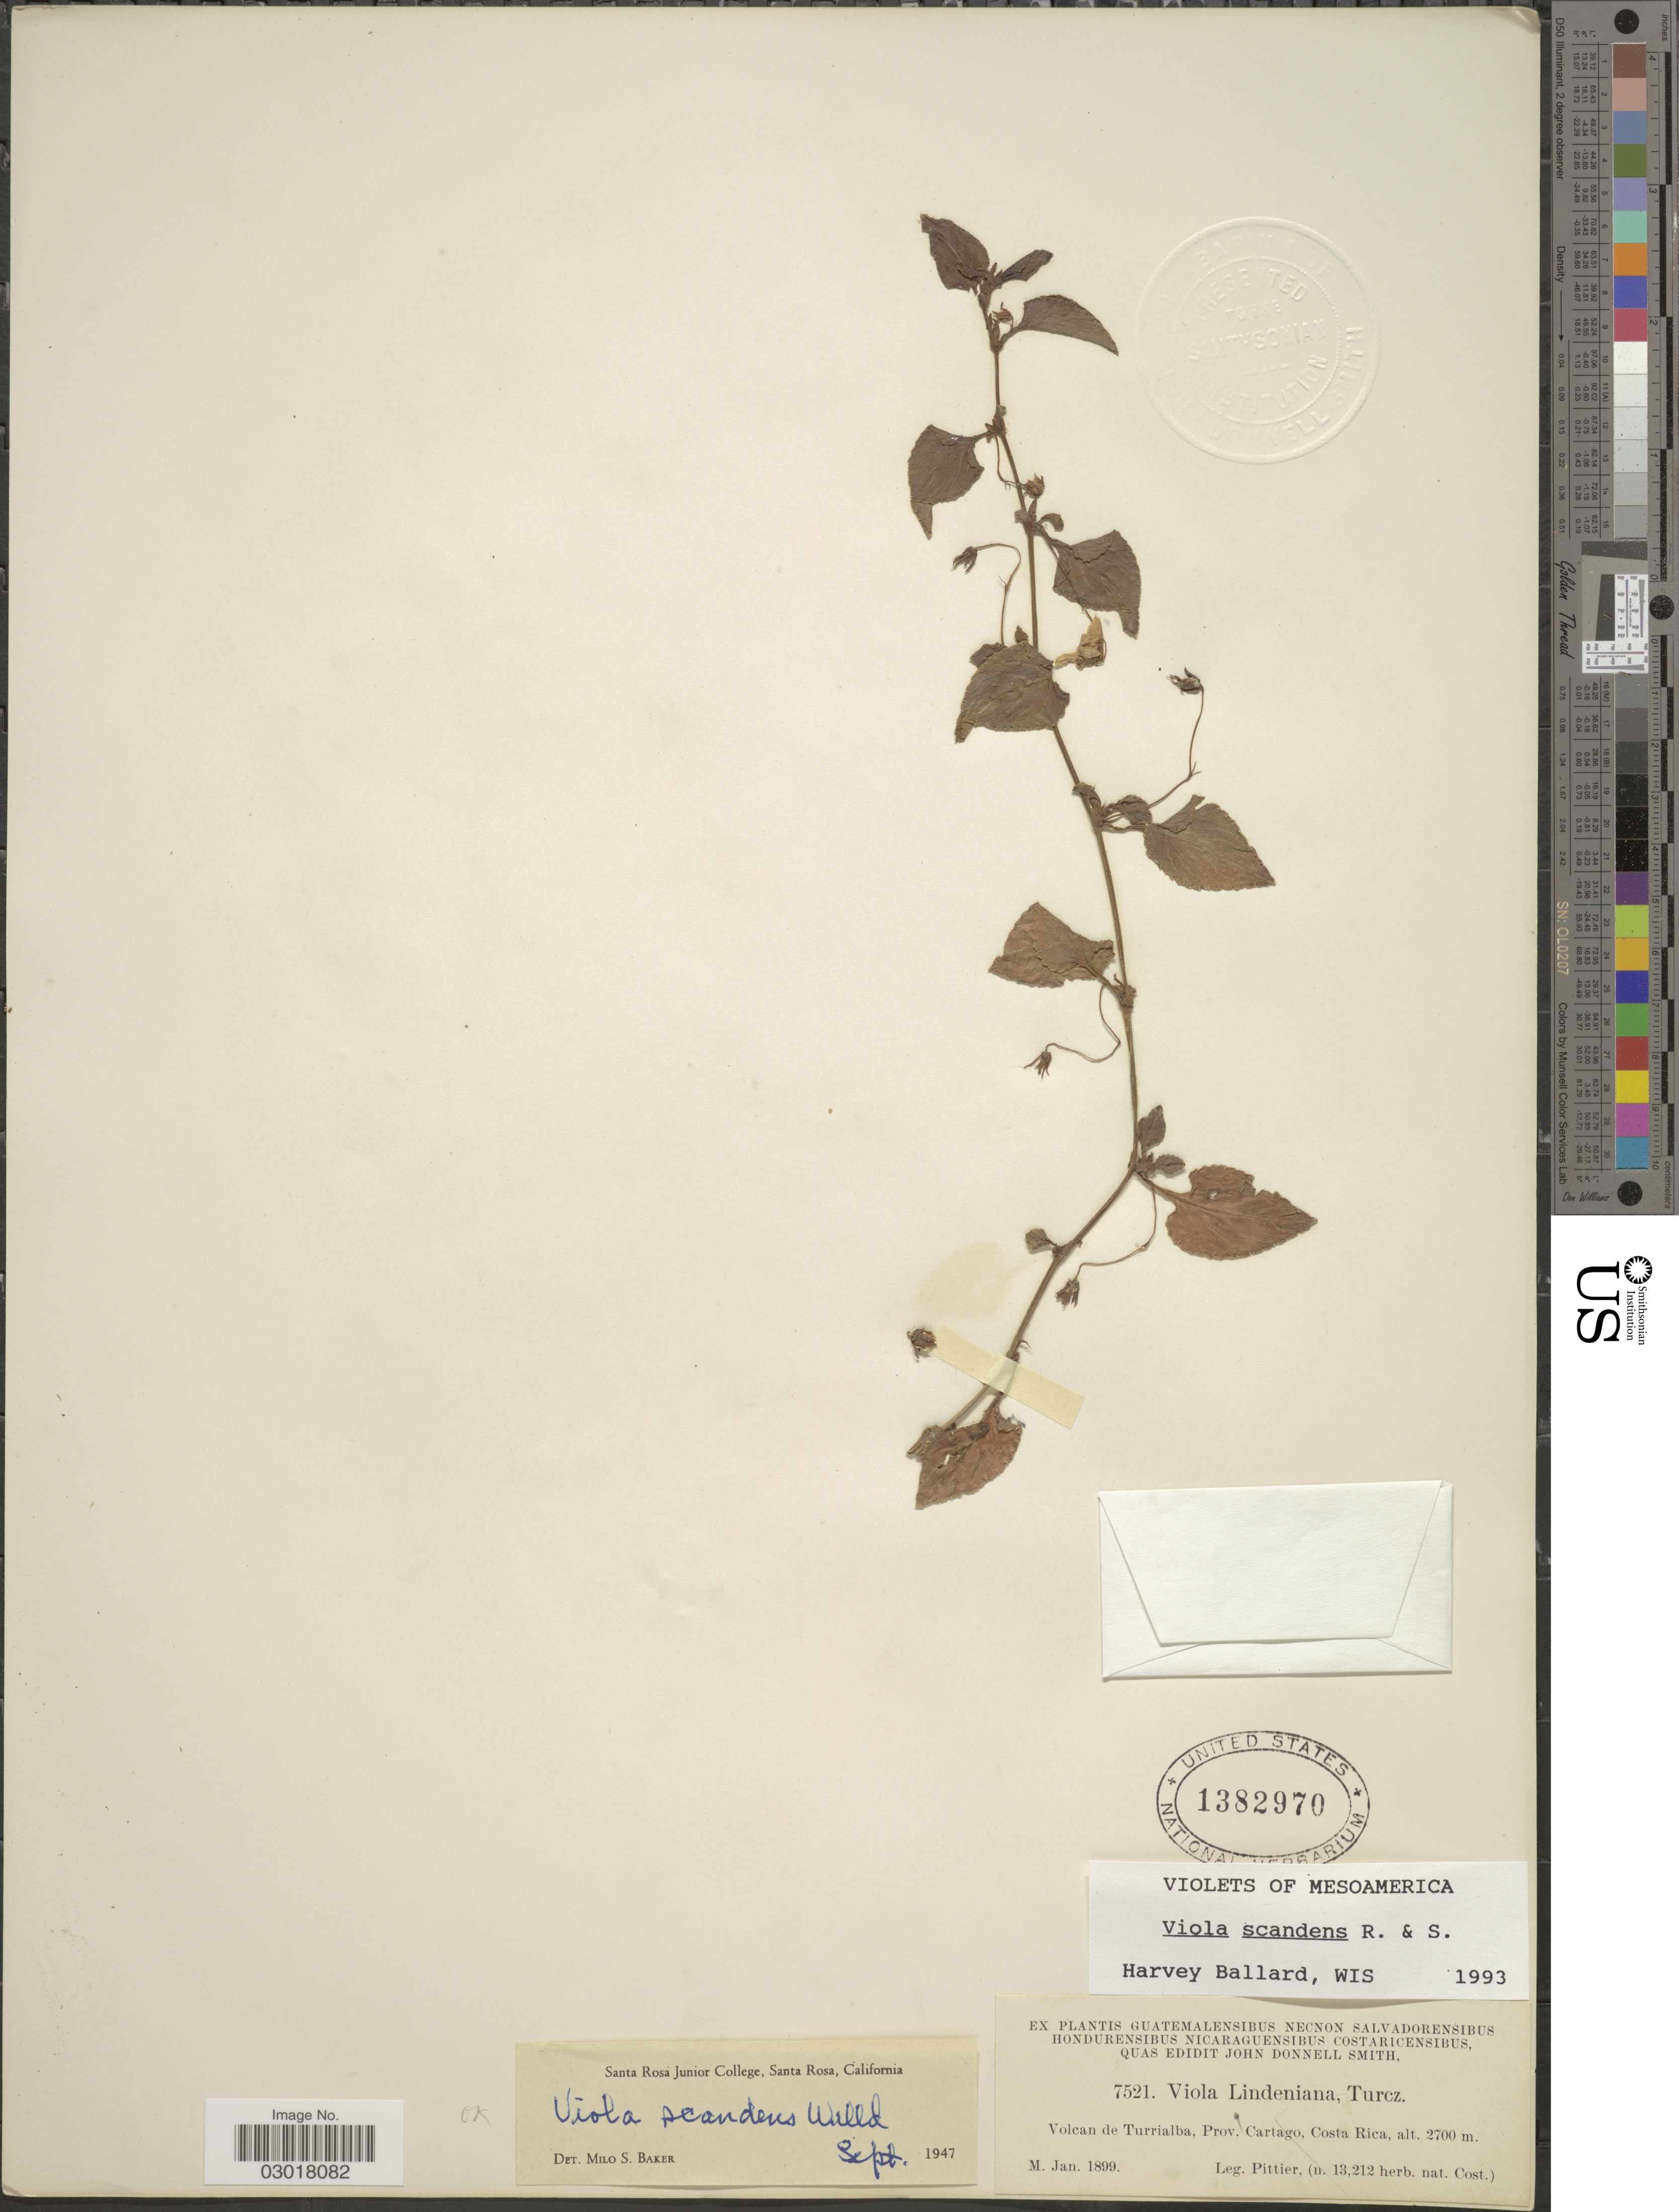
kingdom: Plantae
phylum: Tracheophyta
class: Magnoliopsida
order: Malpighiales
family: Violaceae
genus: Viola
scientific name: Viola scandens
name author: Humb. & Bonpl. ex Schult.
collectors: Pittier, --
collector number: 7521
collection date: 1899-01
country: Costa Rica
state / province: Cartago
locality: Volcan de Turrialba.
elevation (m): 2700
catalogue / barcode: US 1382970